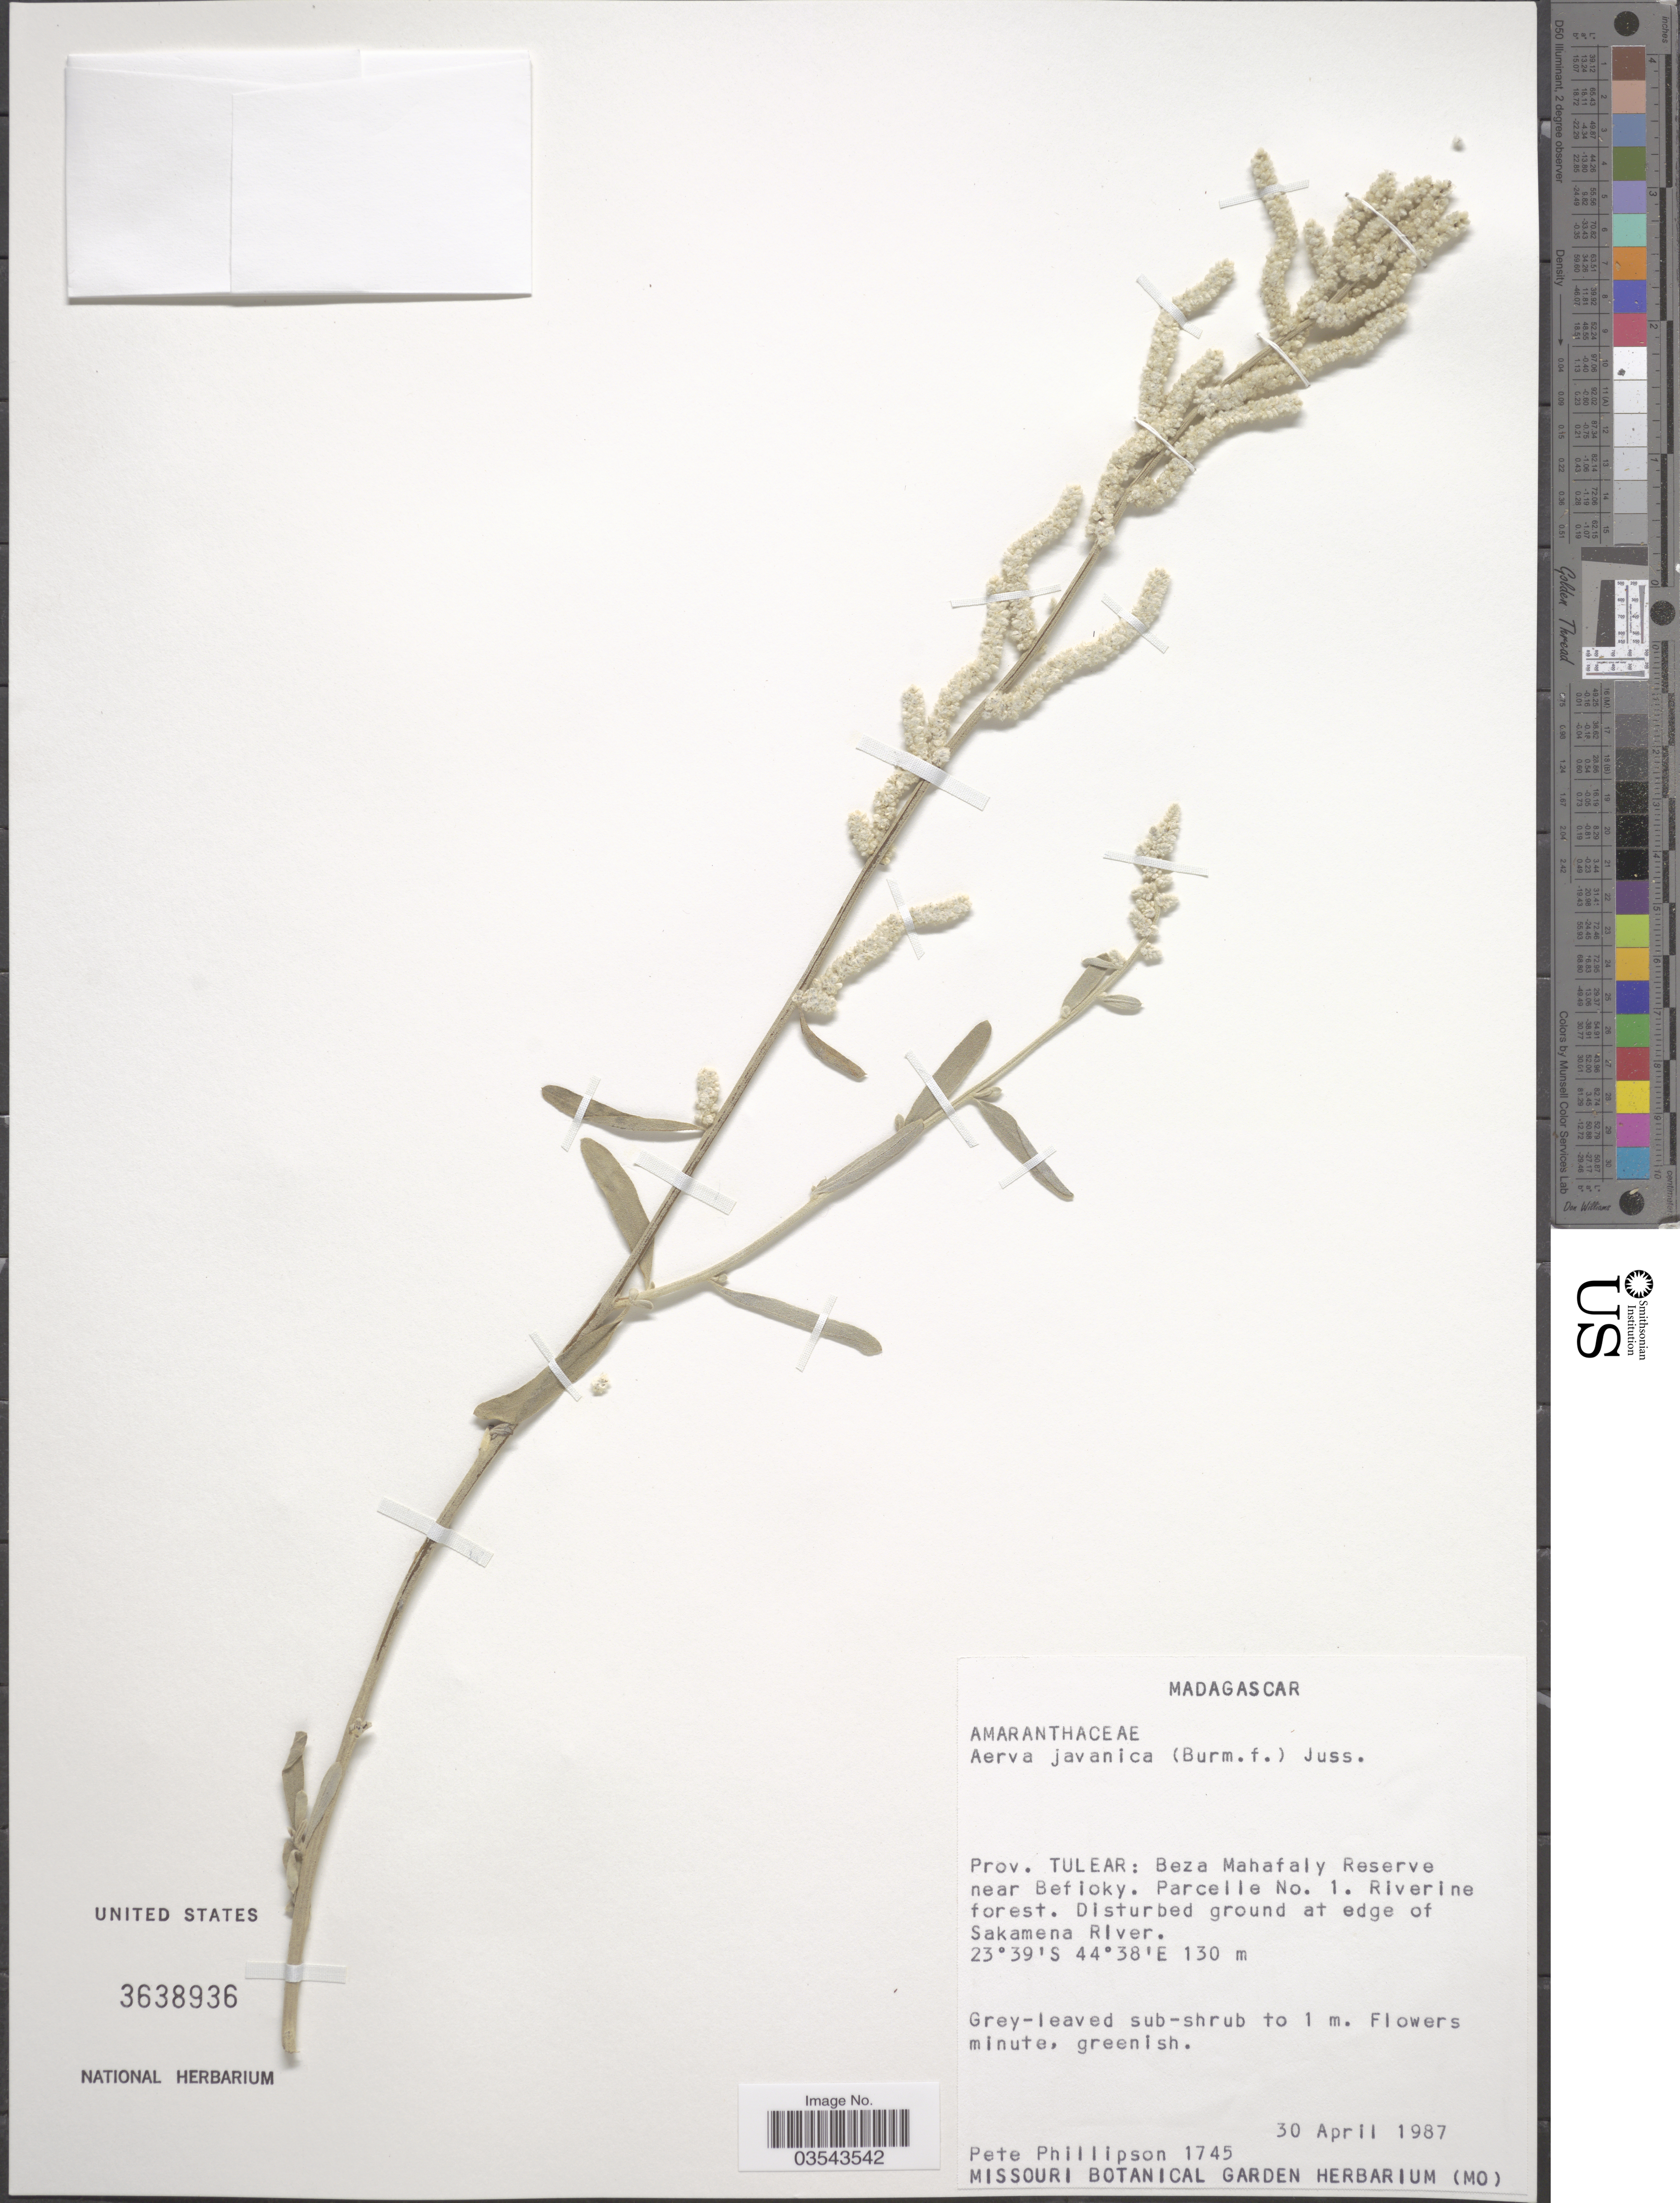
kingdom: Plantae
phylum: Tracheophyta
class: Magnoliopsida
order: Caryophyllales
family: Amaranthaceae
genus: Aerva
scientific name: Aerva javanica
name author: (Burm. f.) Juss. ex Schult.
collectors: P. B. Phillipson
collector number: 1745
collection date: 1987-04-30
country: Madagascar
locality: Prov. Tulear: Beza Mahafaly Reserve near Befioky. Parcelle No. 1. Riverine forest. Disturbed ground at edge of Sakamena River.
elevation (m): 130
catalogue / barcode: US 3638936